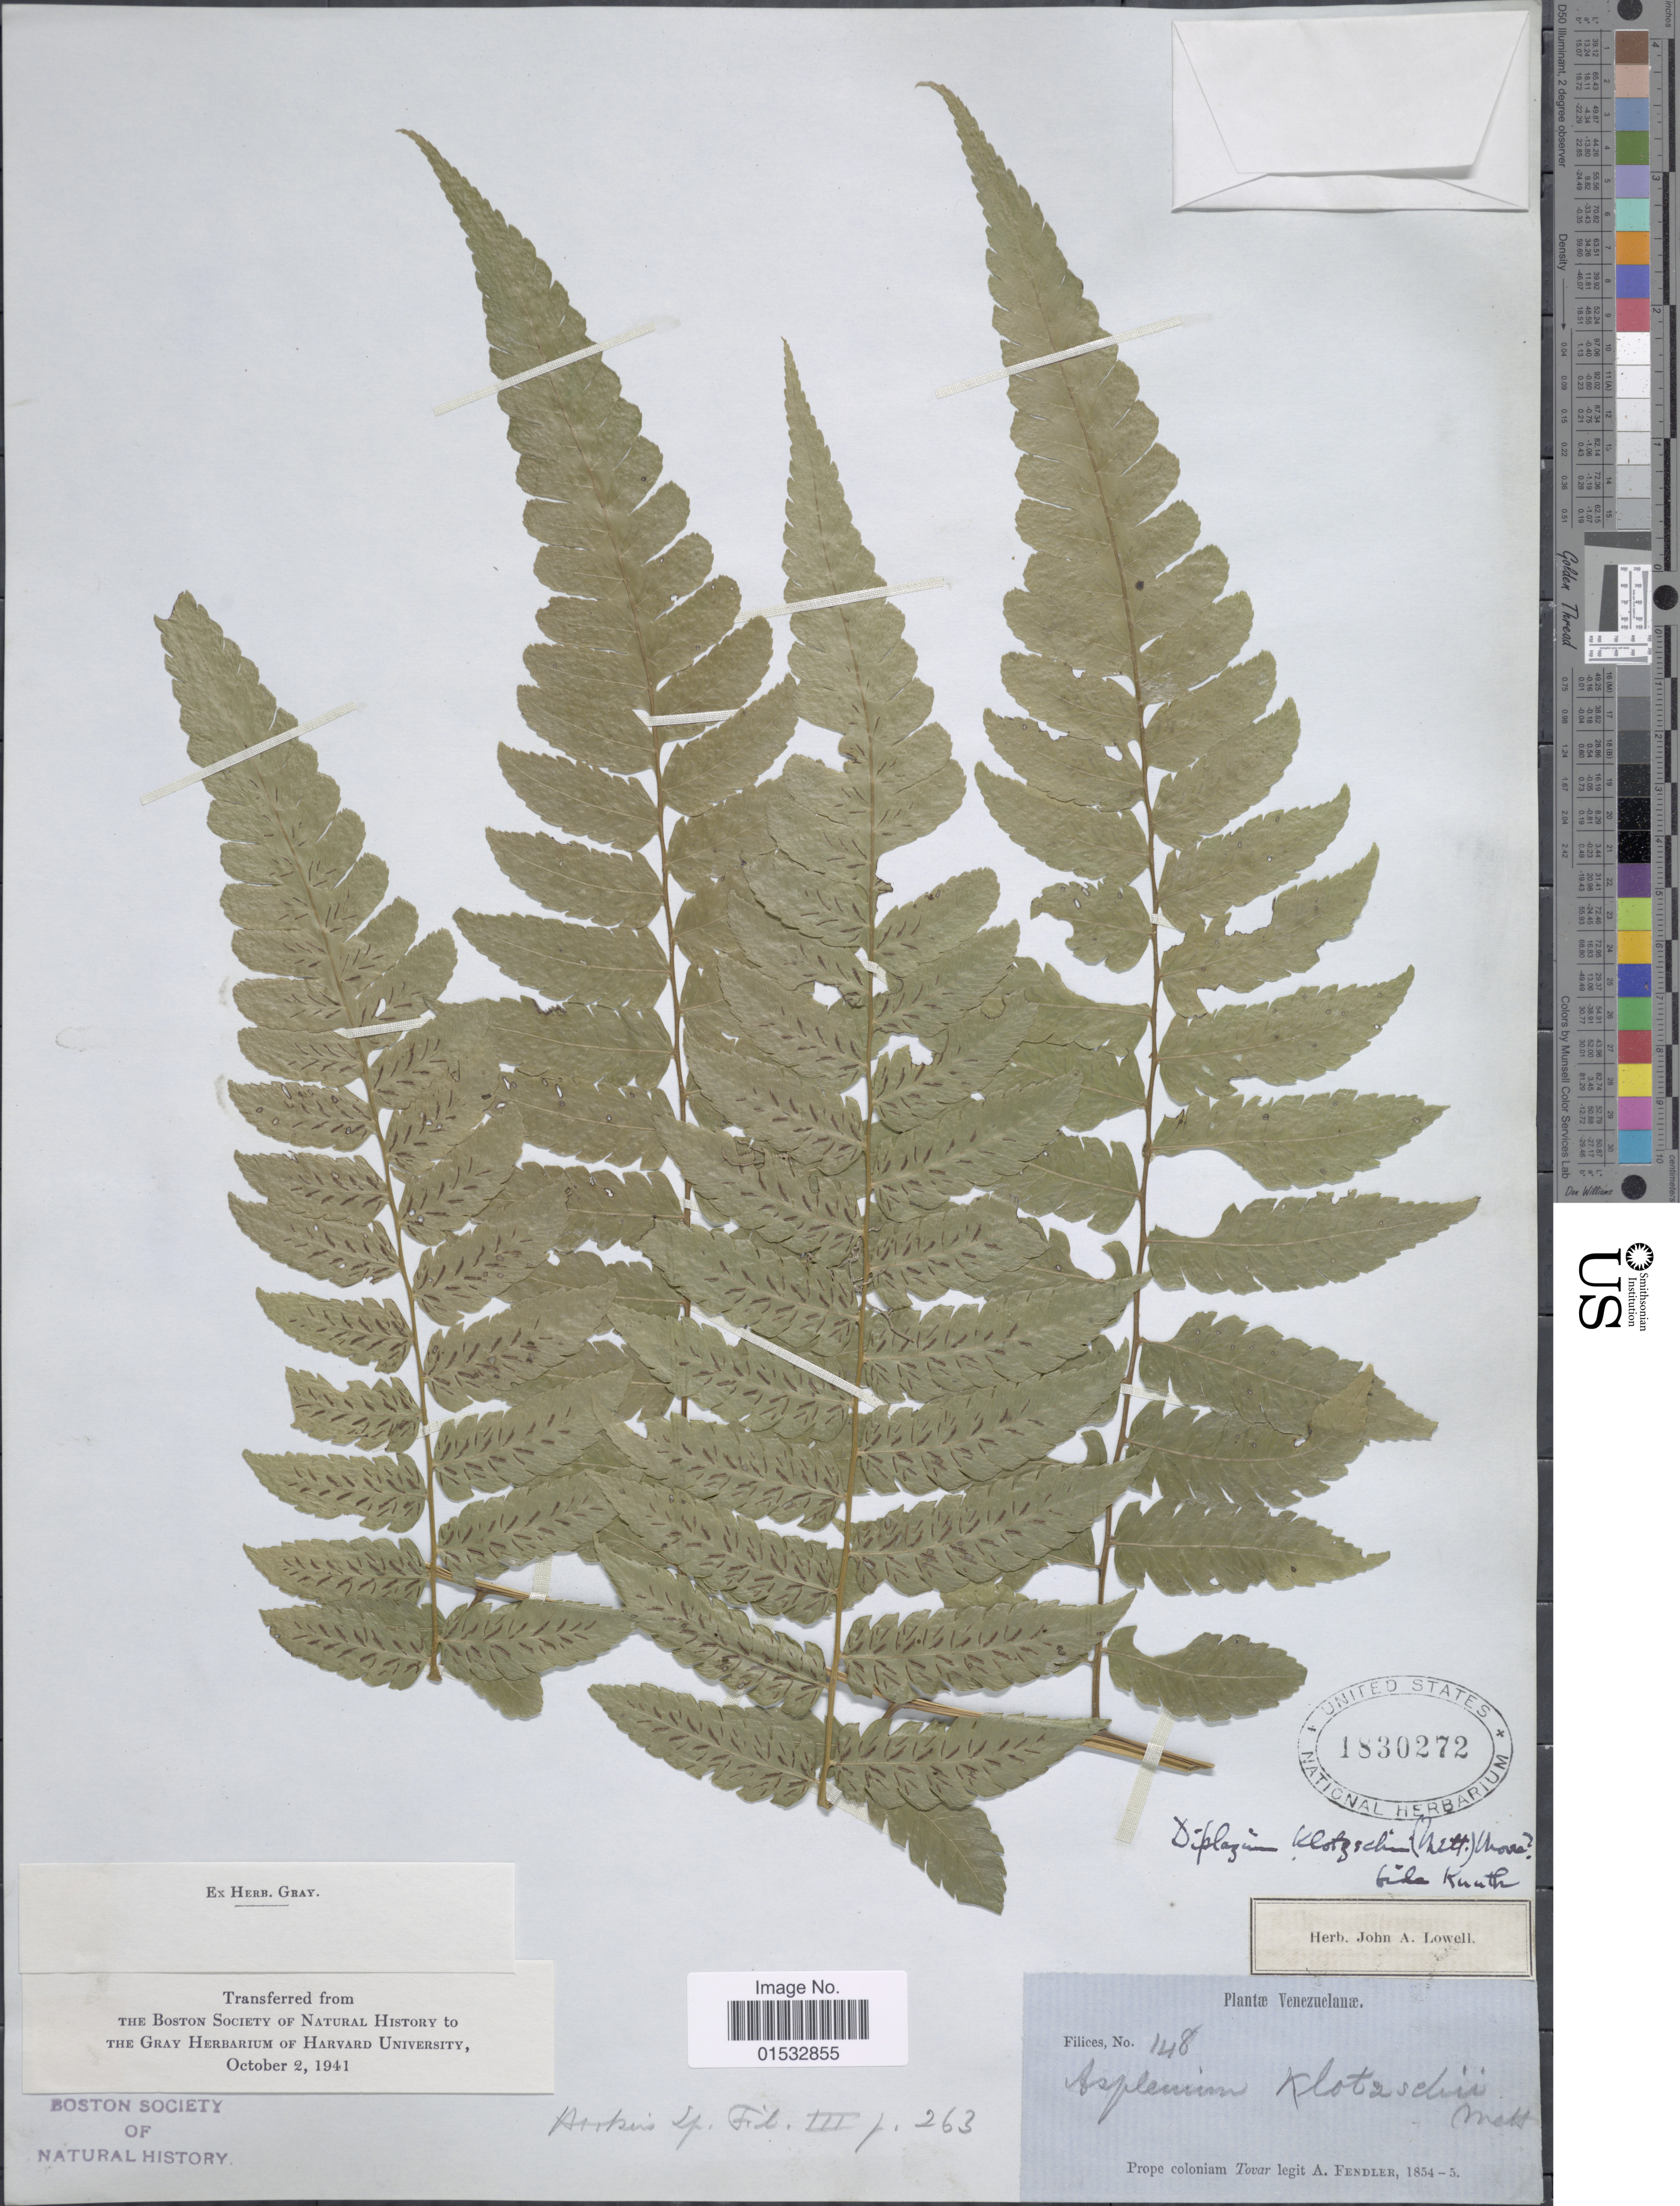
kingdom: Plantae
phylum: Tracheophyta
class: Polypodiopsida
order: Polypodiales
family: Athyriaceae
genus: Diplazium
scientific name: Diplazium diplazioides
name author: (Klotzsch & H. Karst.) Alston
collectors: A. Fendler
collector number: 148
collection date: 1854/1855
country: Venezuela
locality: Prope coloniam Tovar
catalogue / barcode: US 1830272